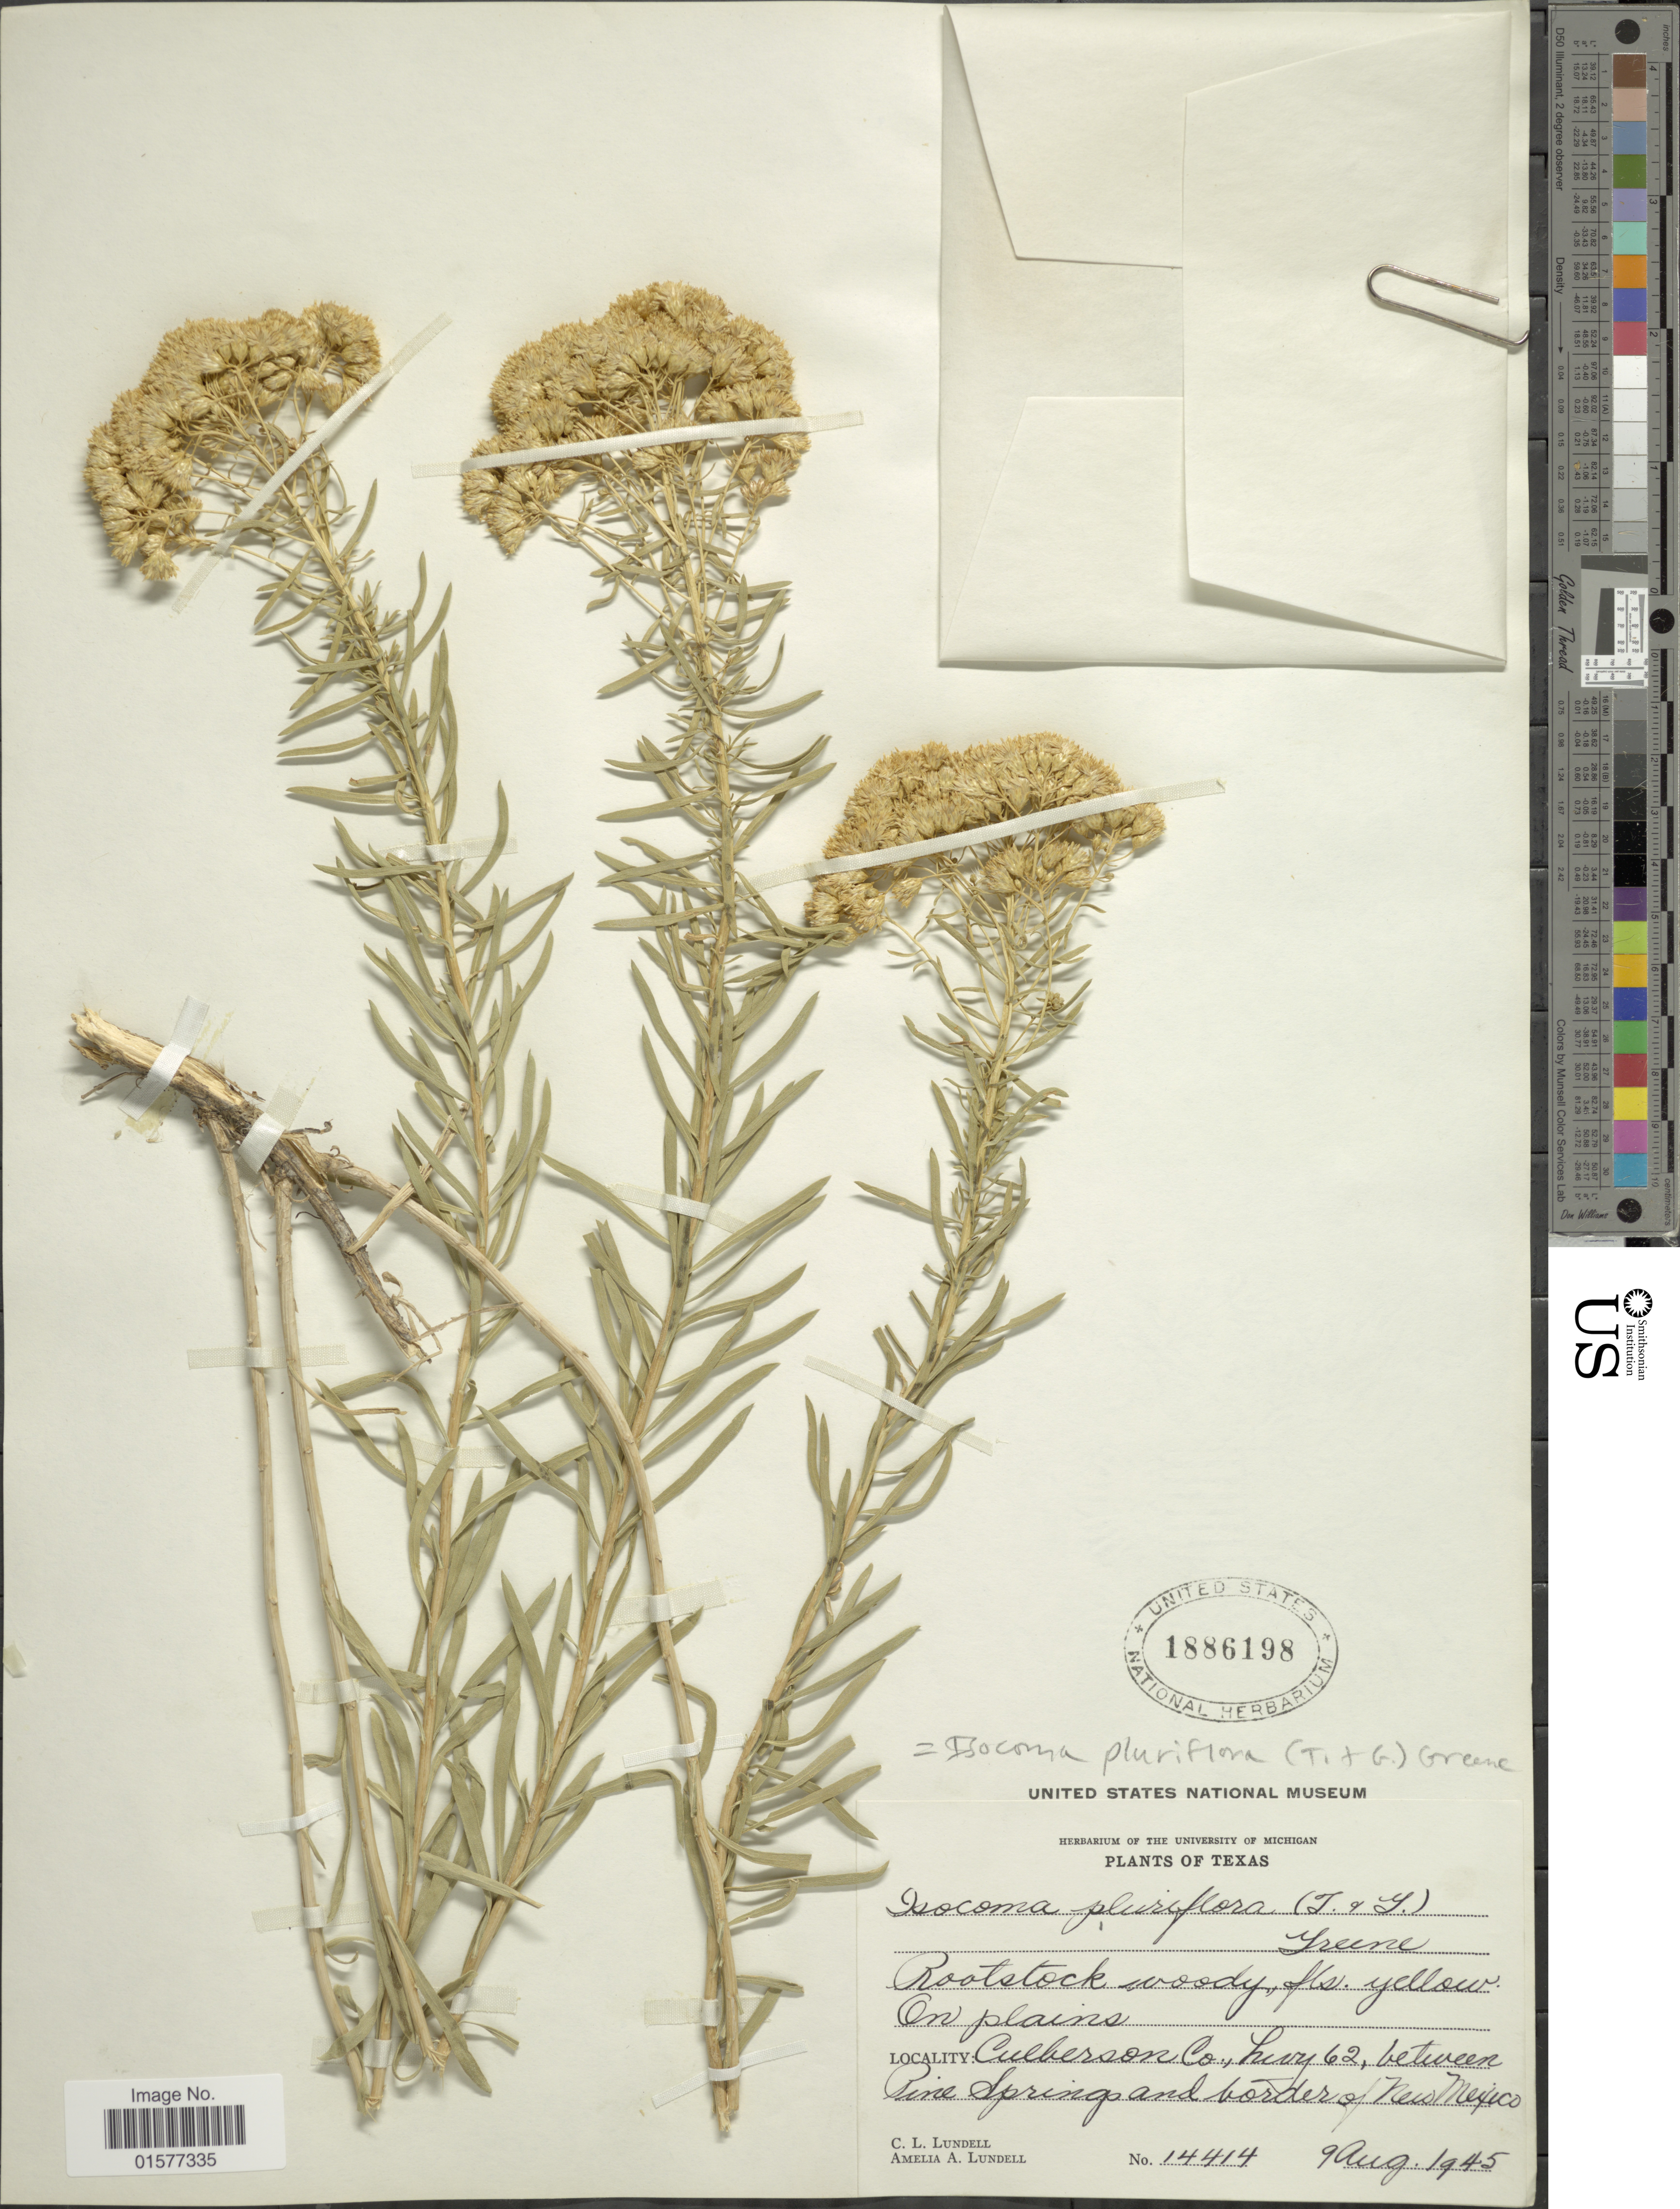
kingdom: Plantae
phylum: Tracheophyta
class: Magnoliopsida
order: Asterales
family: Asteraceae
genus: Isocoma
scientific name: Isocoma pluriflora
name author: (Torr. & A. Gray) Greene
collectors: C. L. Lundell & A. A. Lundell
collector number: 14414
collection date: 1945-08-09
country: United States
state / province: Texas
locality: Culberson Co., Livy 62, between Pine Springs and border of New Mexico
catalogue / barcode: US 1886198